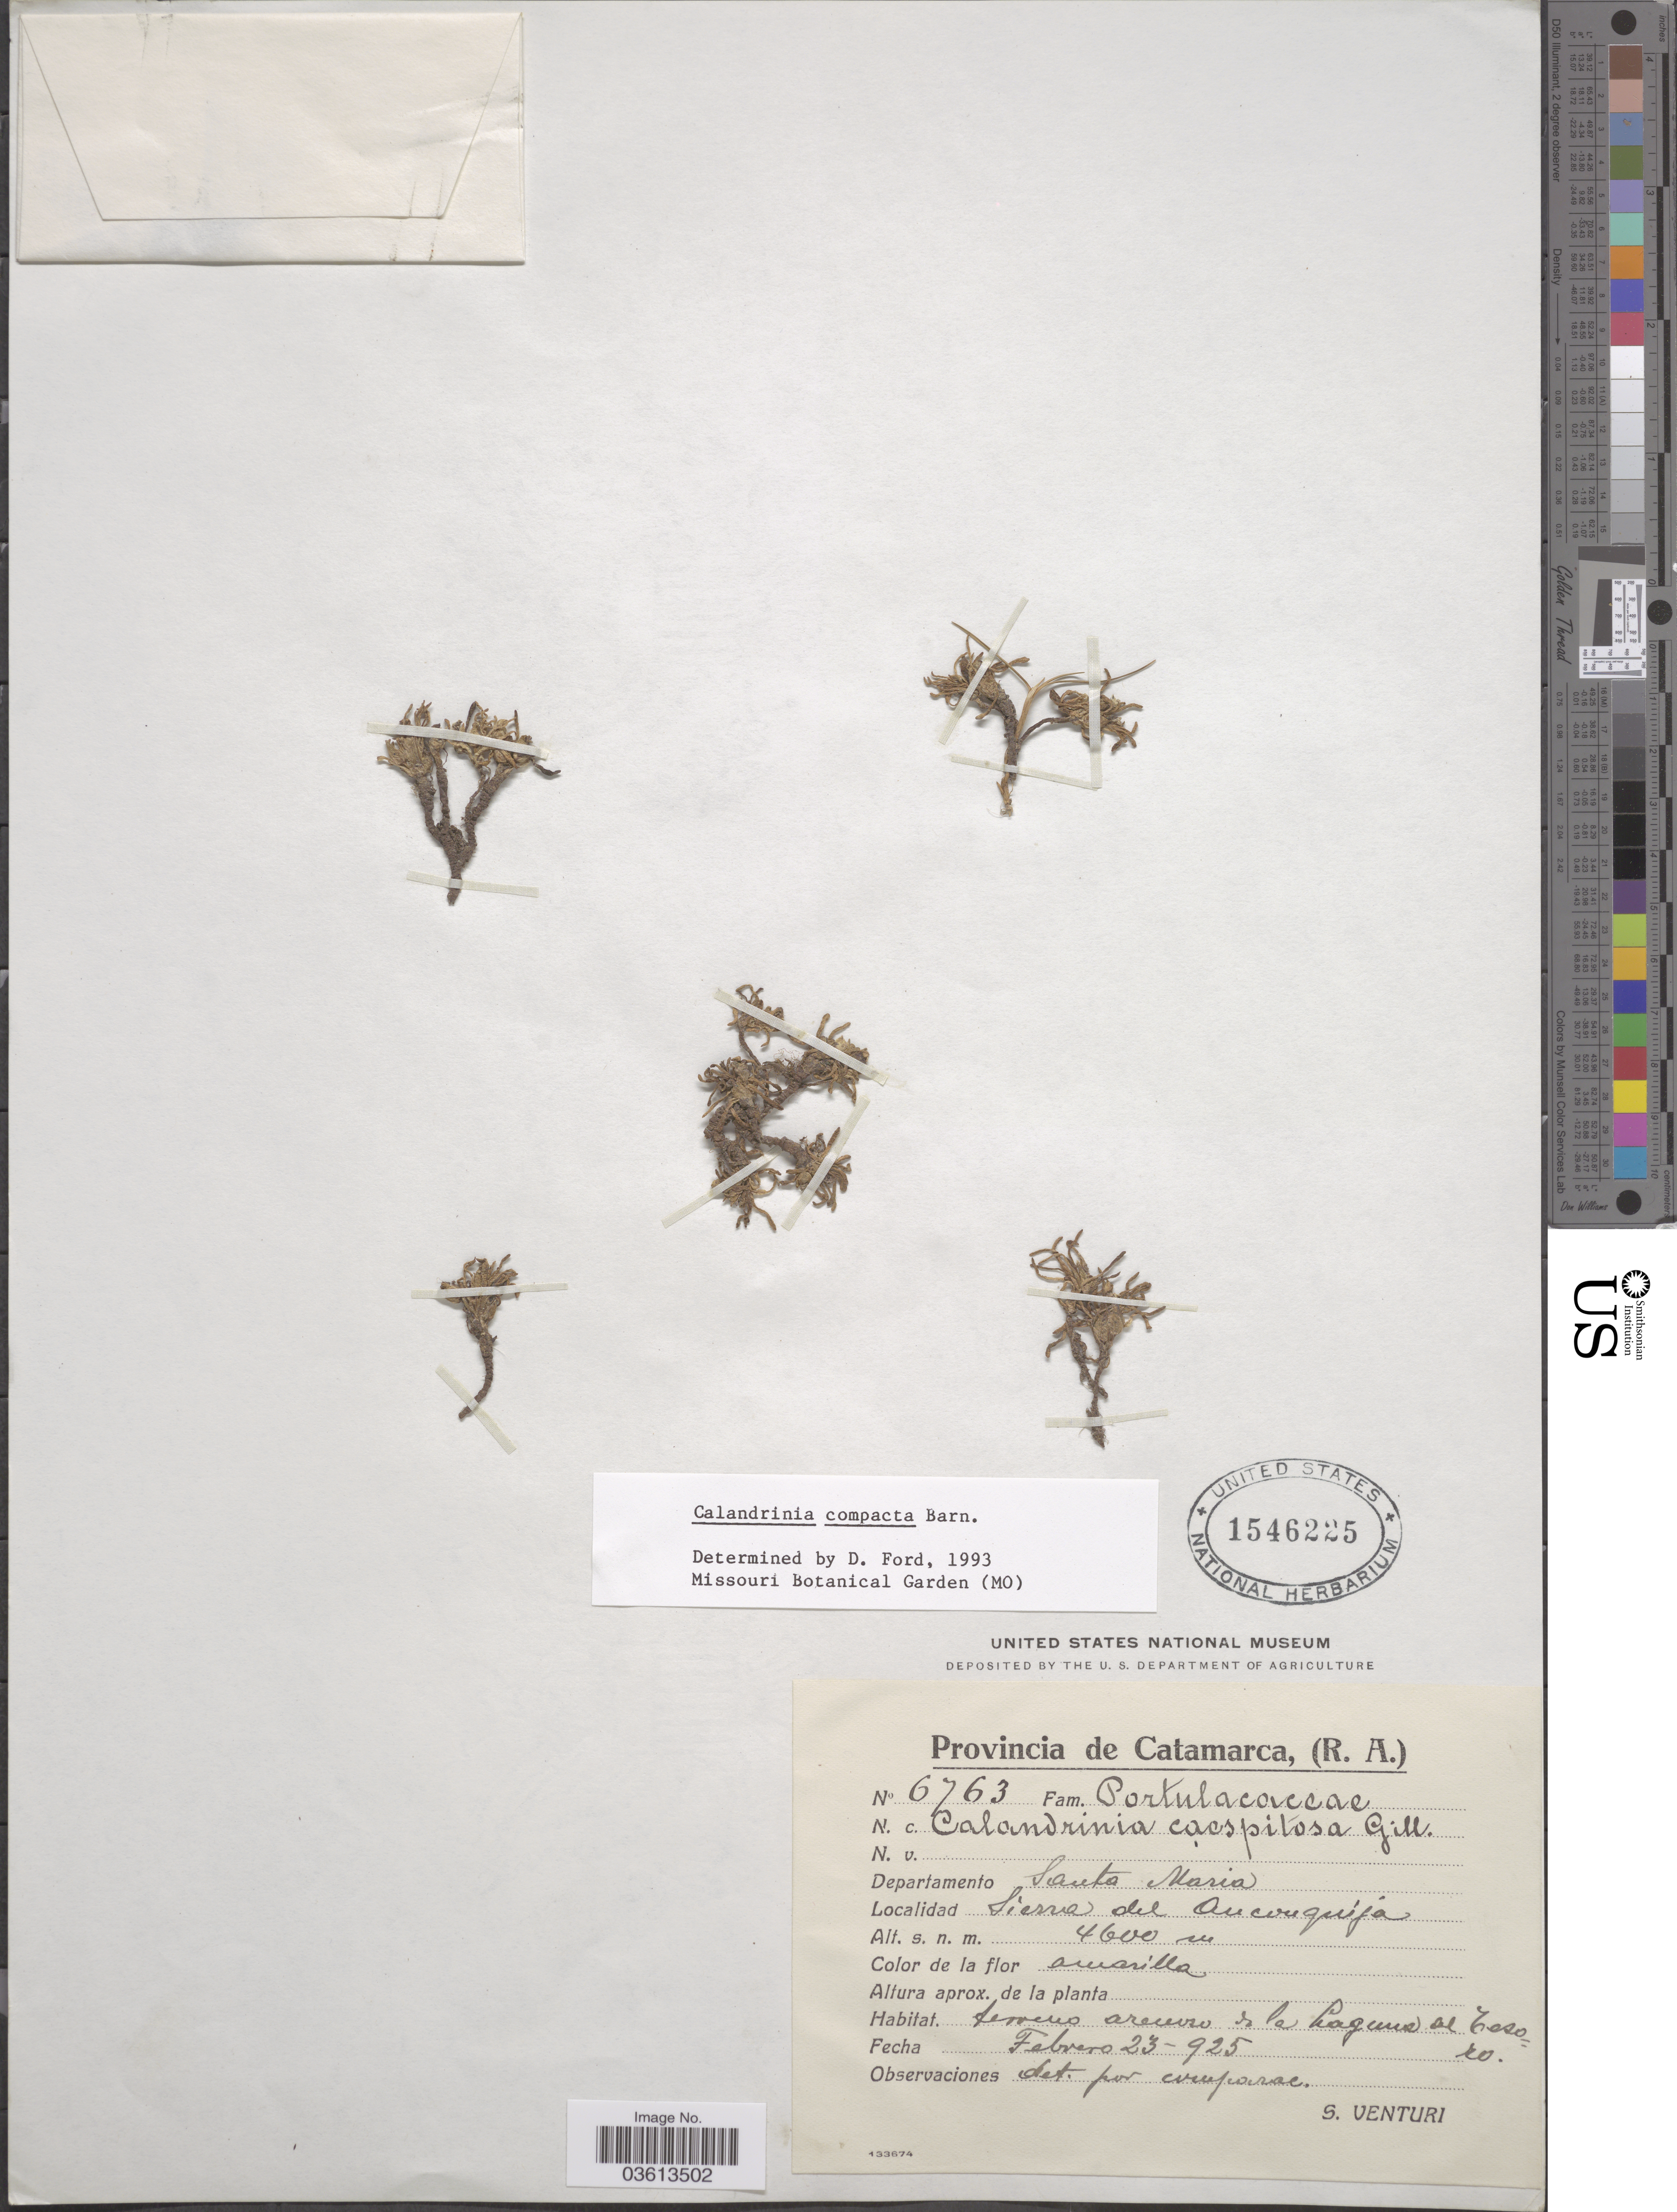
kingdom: Plantae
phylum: Tracheophyta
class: Magnoliopsida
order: Caryophyllales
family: Montiaceae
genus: Calandrinia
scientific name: Calandrinia compacta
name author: Barnéoud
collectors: S. Venturi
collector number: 6763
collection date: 1925-02-23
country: Argentina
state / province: Catamarca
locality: Departamento Santa Maria. Sierra del Anconquíja.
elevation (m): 4600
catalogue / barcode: US 1546225